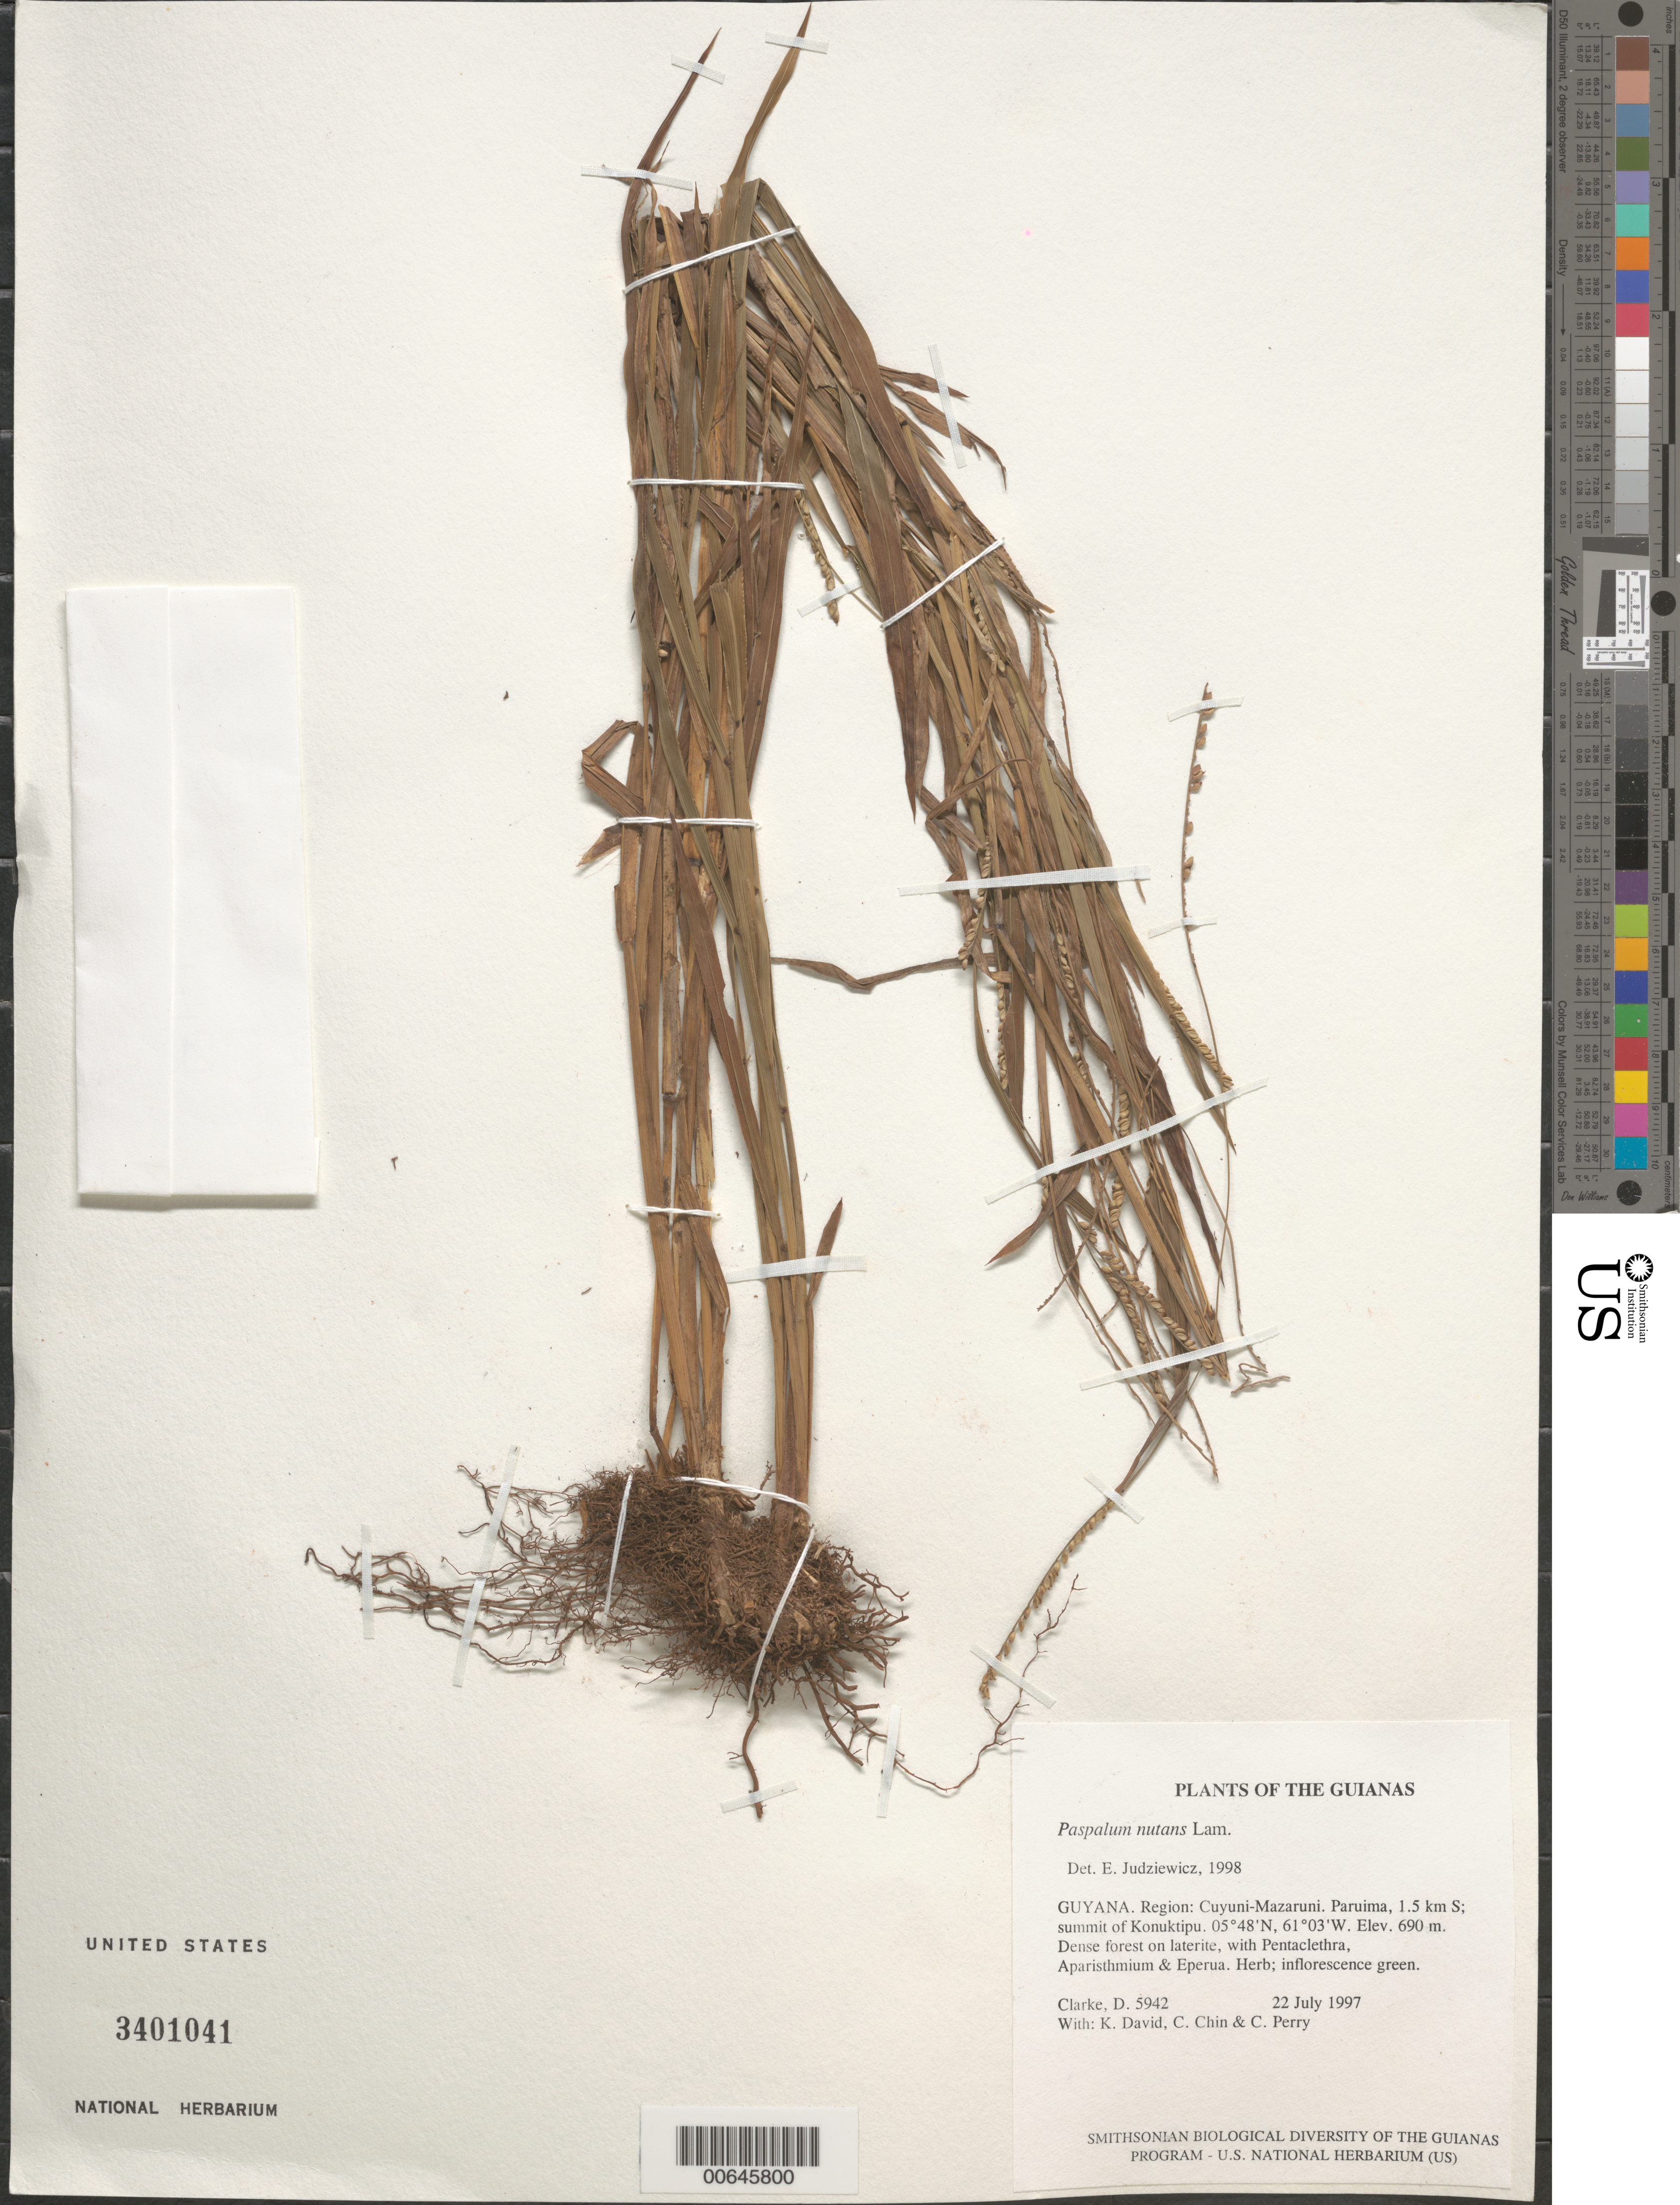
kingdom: Plantae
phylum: Tracheophyta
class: Liliopsida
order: Poales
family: Poaceae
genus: Paspalum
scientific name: Paspalum nutans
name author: Lam.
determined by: Judziewicz, E. J.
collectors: H. D. Clarke, K. David, C. Chin & C. Perry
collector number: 5942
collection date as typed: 22 July 1997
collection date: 1997-07-22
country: Guyana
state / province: Cuyuni-Mazaruni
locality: Paruima, 1.5 km S; summit of Konuktipu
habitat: Dense forest on laterite, with Pentaclethra, Aparisthmium & Eperua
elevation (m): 690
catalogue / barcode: US 3401041